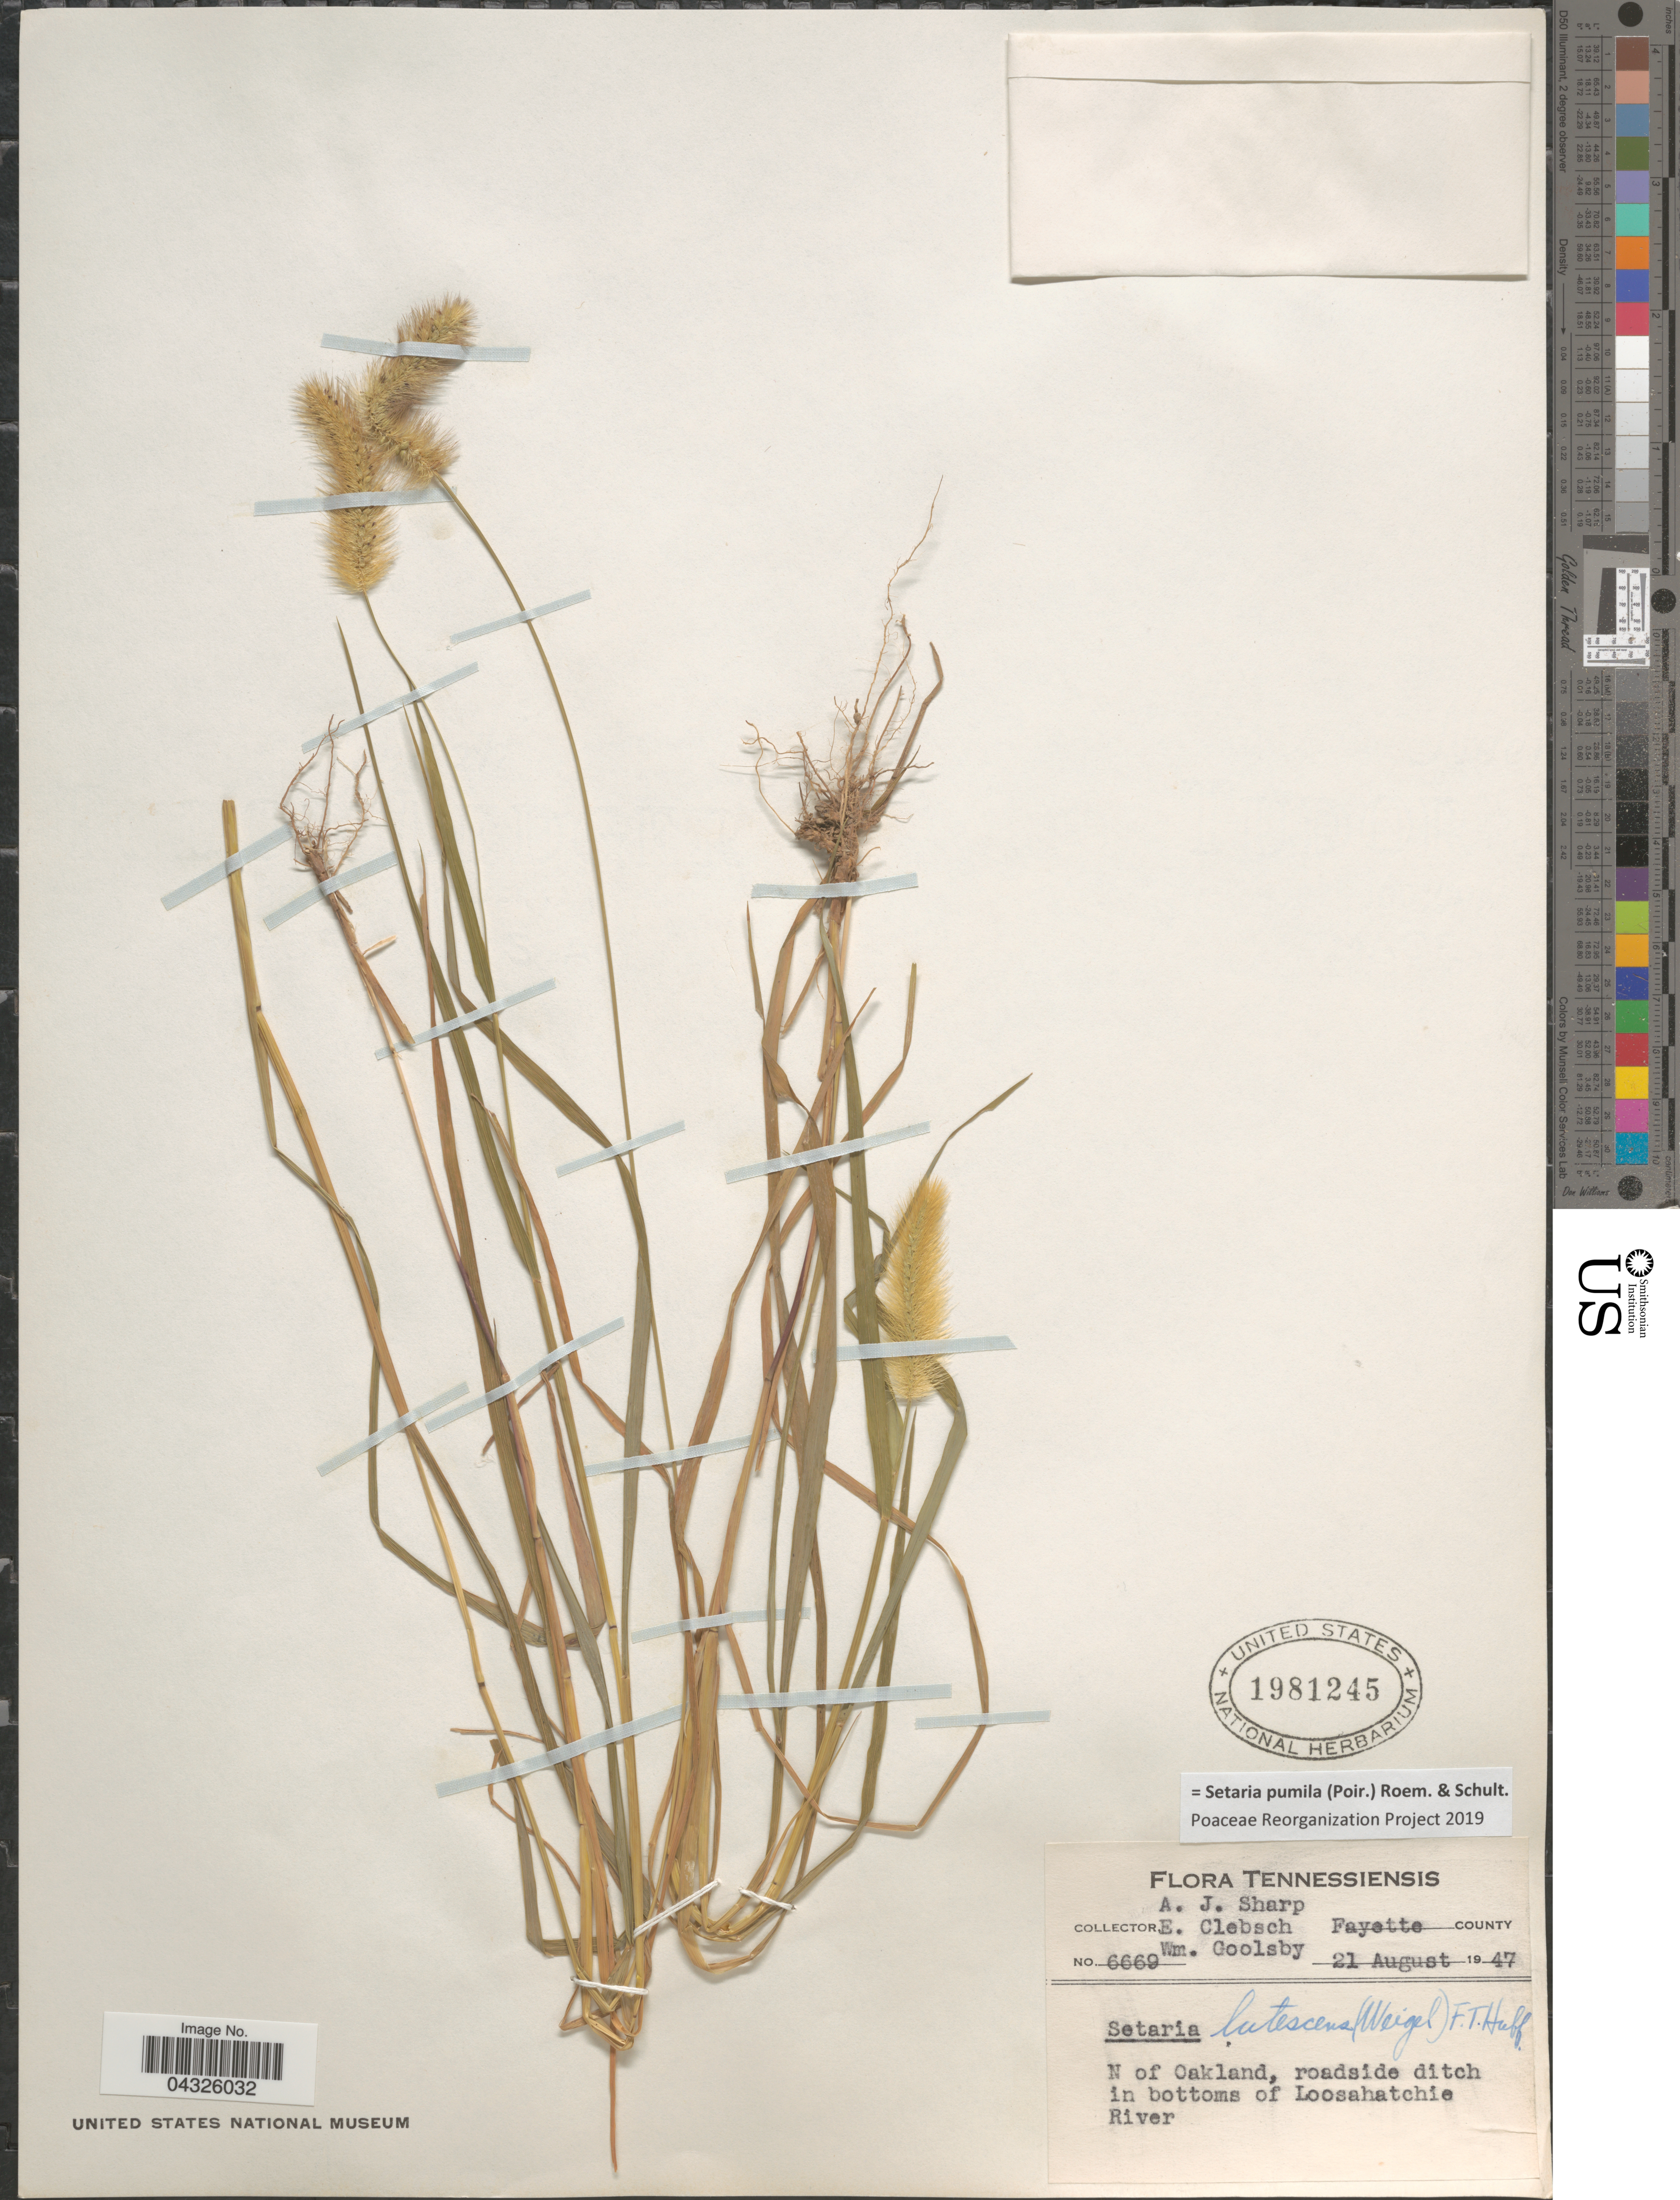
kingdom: Plantae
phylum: Tracheophyta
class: Liliopsida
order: Poales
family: Poaceae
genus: Setaria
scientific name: Setaria pumila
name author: (Poir.) Roem. & Schult.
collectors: A. J. Sharp, E. Clebsch & W. Goolsby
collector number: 6669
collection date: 1947-08-21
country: United States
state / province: Tennessee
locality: Fayette County. N of Oakland, roadside ditch in bottoms of Loosahatchie River.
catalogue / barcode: US 1981245